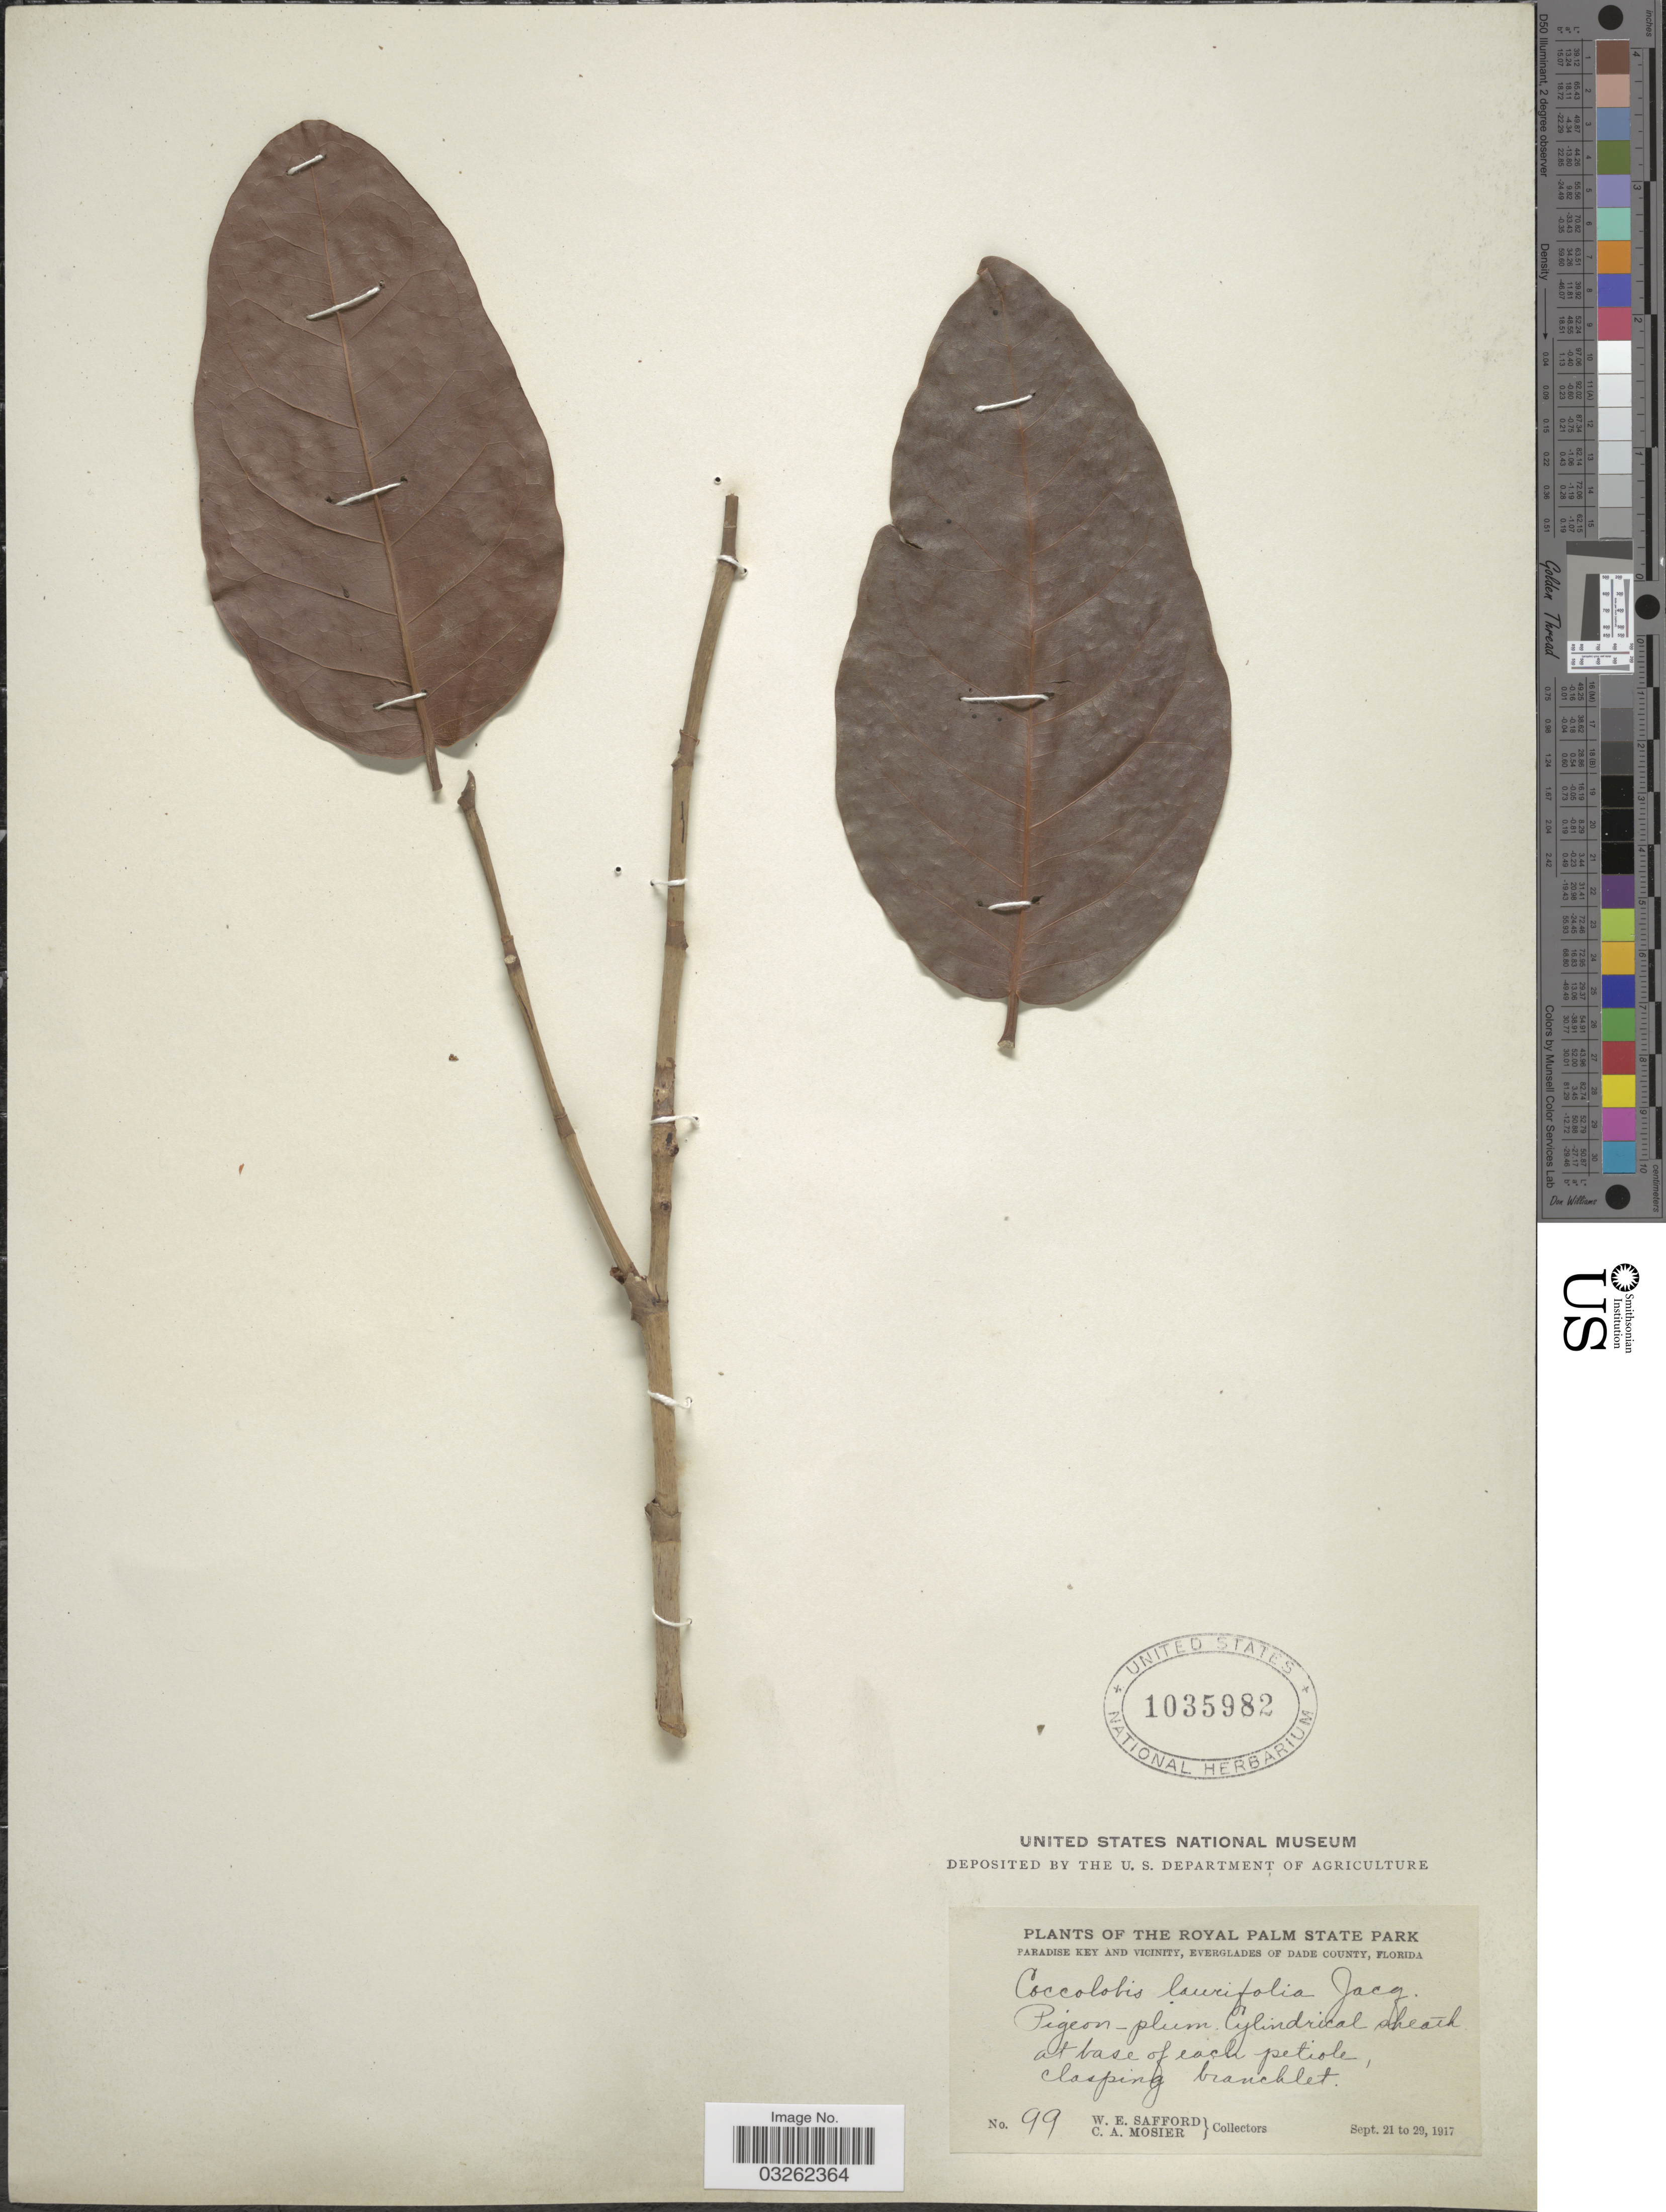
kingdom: Plantae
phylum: Tracheophyta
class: Magnoliopsida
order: Caryophyllales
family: Polygonaceae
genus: Coccoloba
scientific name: Coccoloba floridana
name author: Meisn. in DC.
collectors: W. E. Safford & C. A. Mosier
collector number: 99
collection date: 1917-09-21/1917-09-29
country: United States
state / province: Florida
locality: The Royal Palm State Park, Paradise Key and Vicinity, Everglades of Dade County.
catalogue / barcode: US 1035982